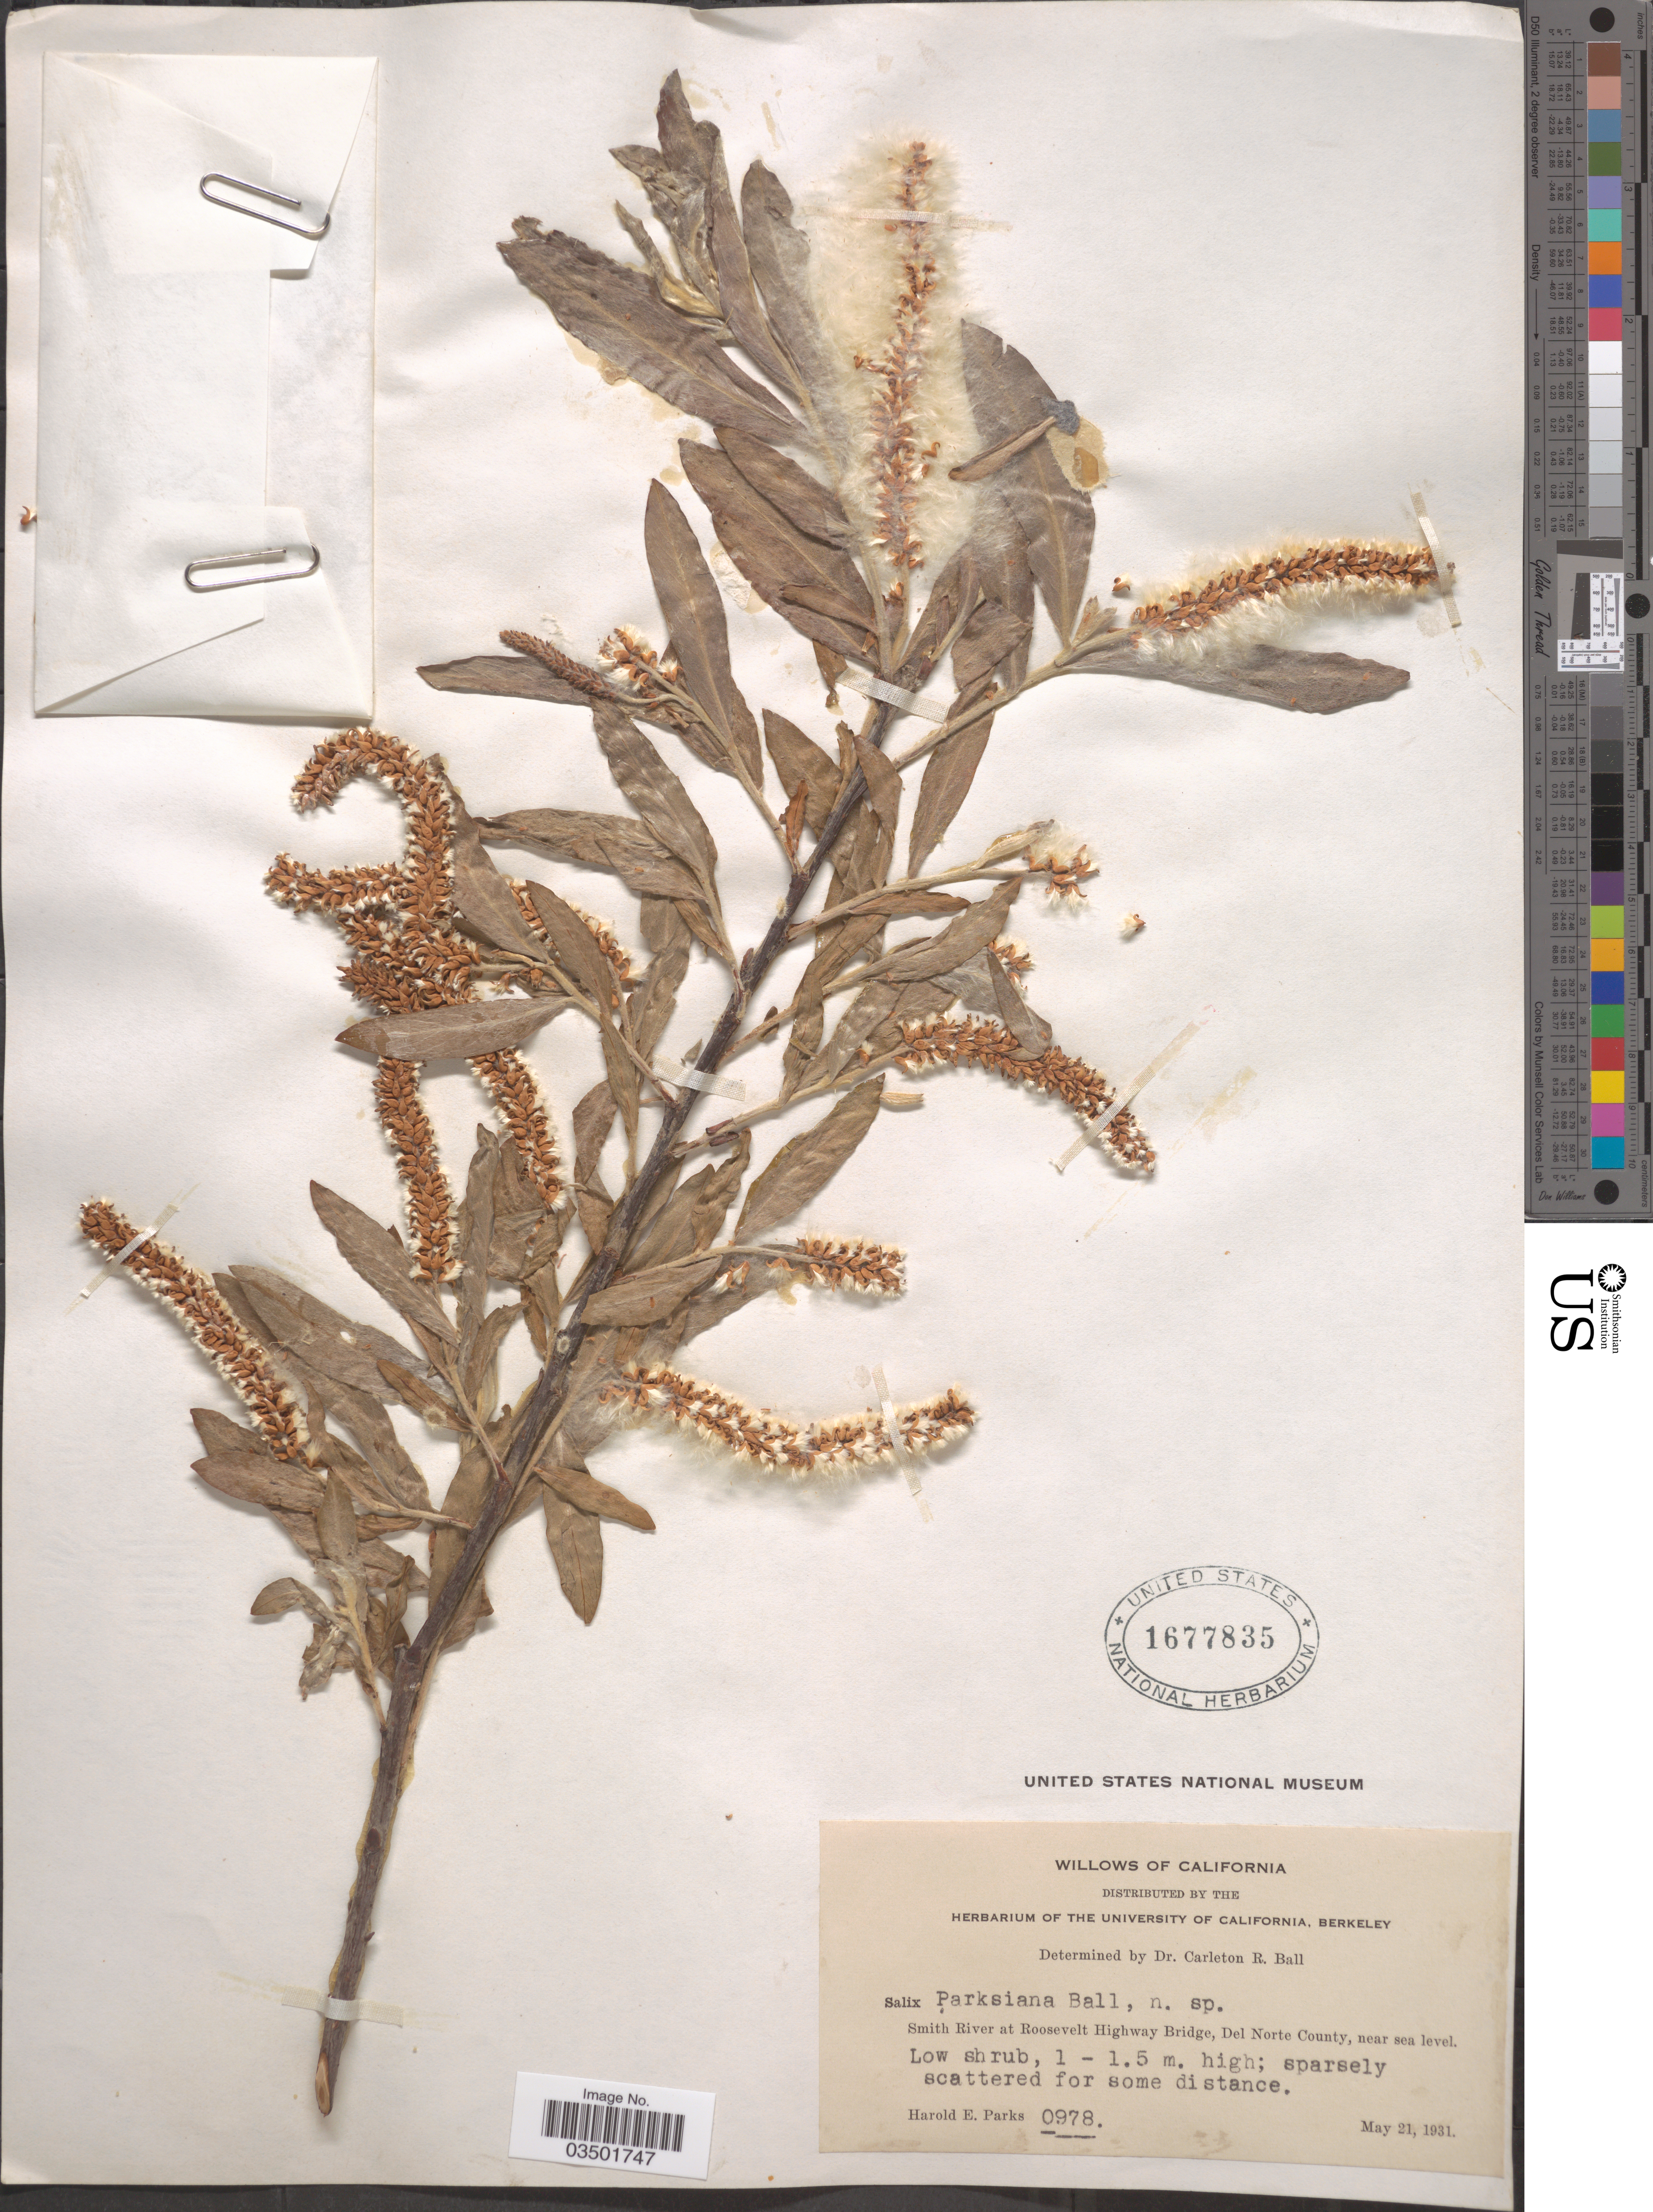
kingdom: Plantae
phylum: Tracheophyta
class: Magnoliopsida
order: Malpighiales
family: Salicaceae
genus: Salix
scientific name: Salix parksiana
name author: C.R. Ball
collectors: H. E. Parks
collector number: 0978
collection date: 1931-05-21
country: United States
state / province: California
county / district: Del Norte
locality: Smith River at Roosevelt Highway Bridge, Del Norte County.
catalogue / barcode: US 1677835